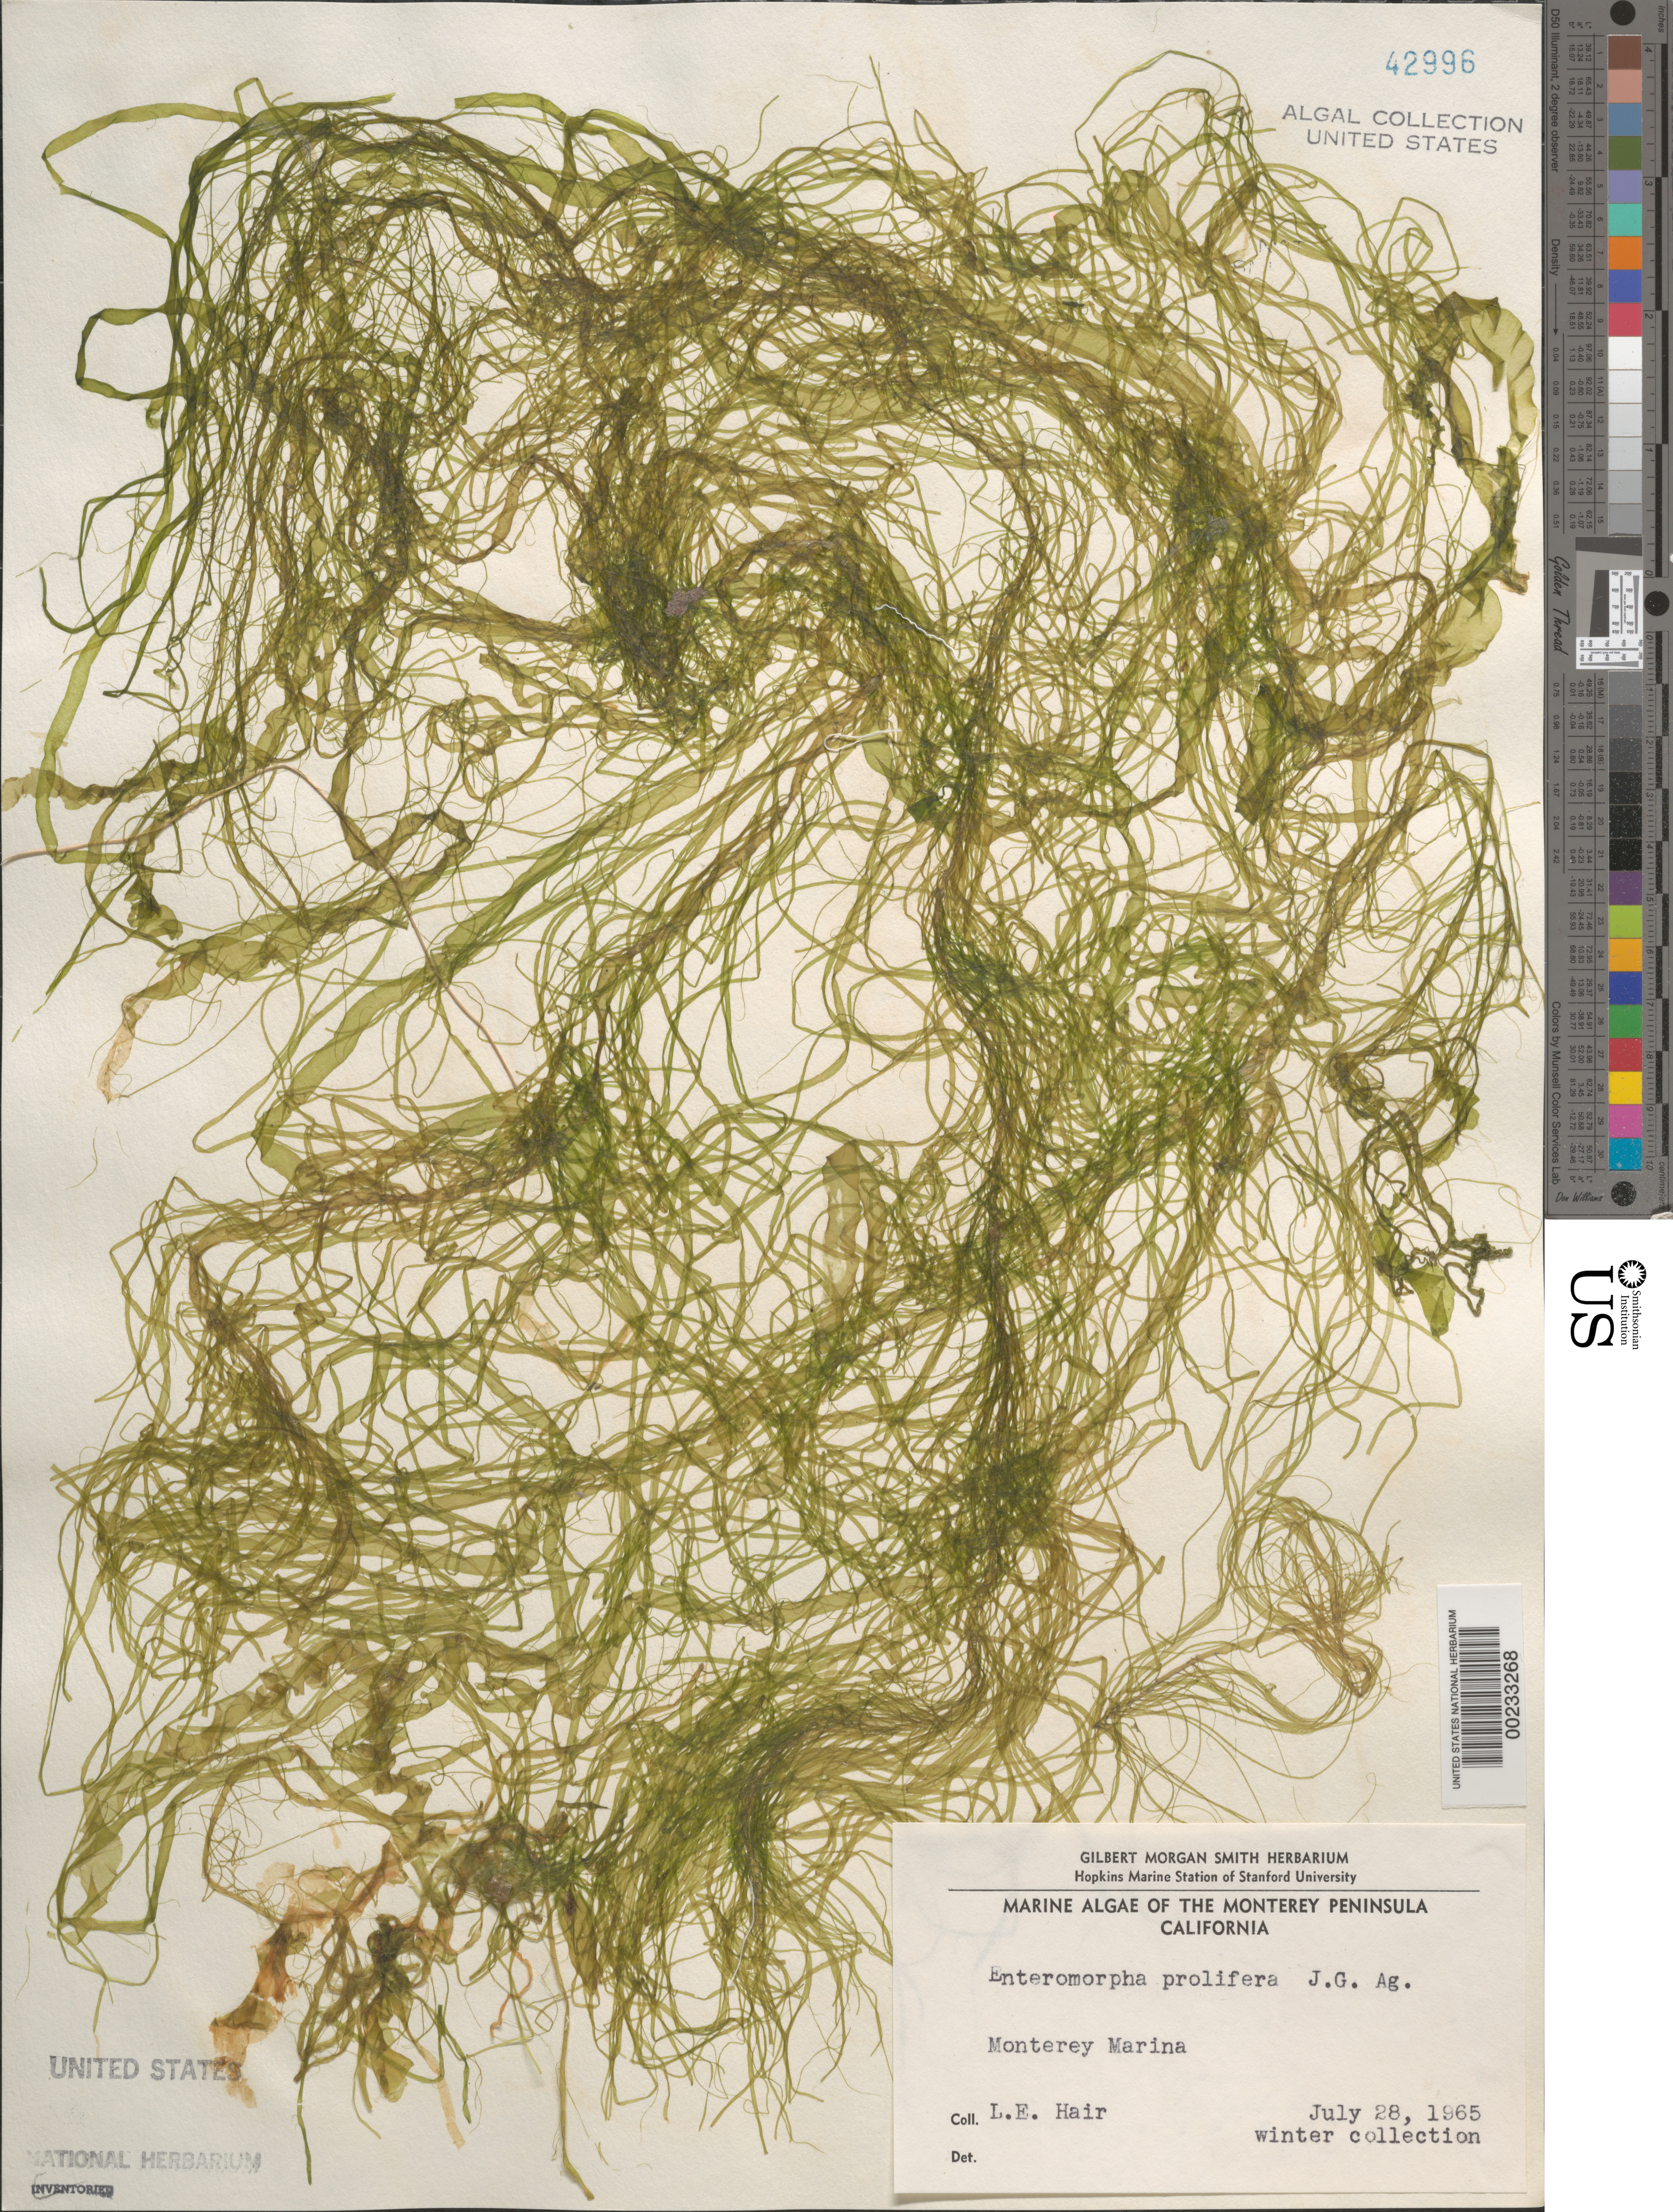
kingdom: Plantae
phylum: Chlorophyta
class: Ulvophyceae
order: Ulvales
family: Ulvaceae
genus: Ulva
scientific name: Ulva prolifera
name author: O.F. Müller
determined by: Algae name updating Project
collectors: L. Hair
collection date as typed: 28 Jul 1965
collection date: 1965-07-28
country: United States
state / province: California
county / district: Monterey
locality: Monterey Marina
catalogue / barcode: US 42996